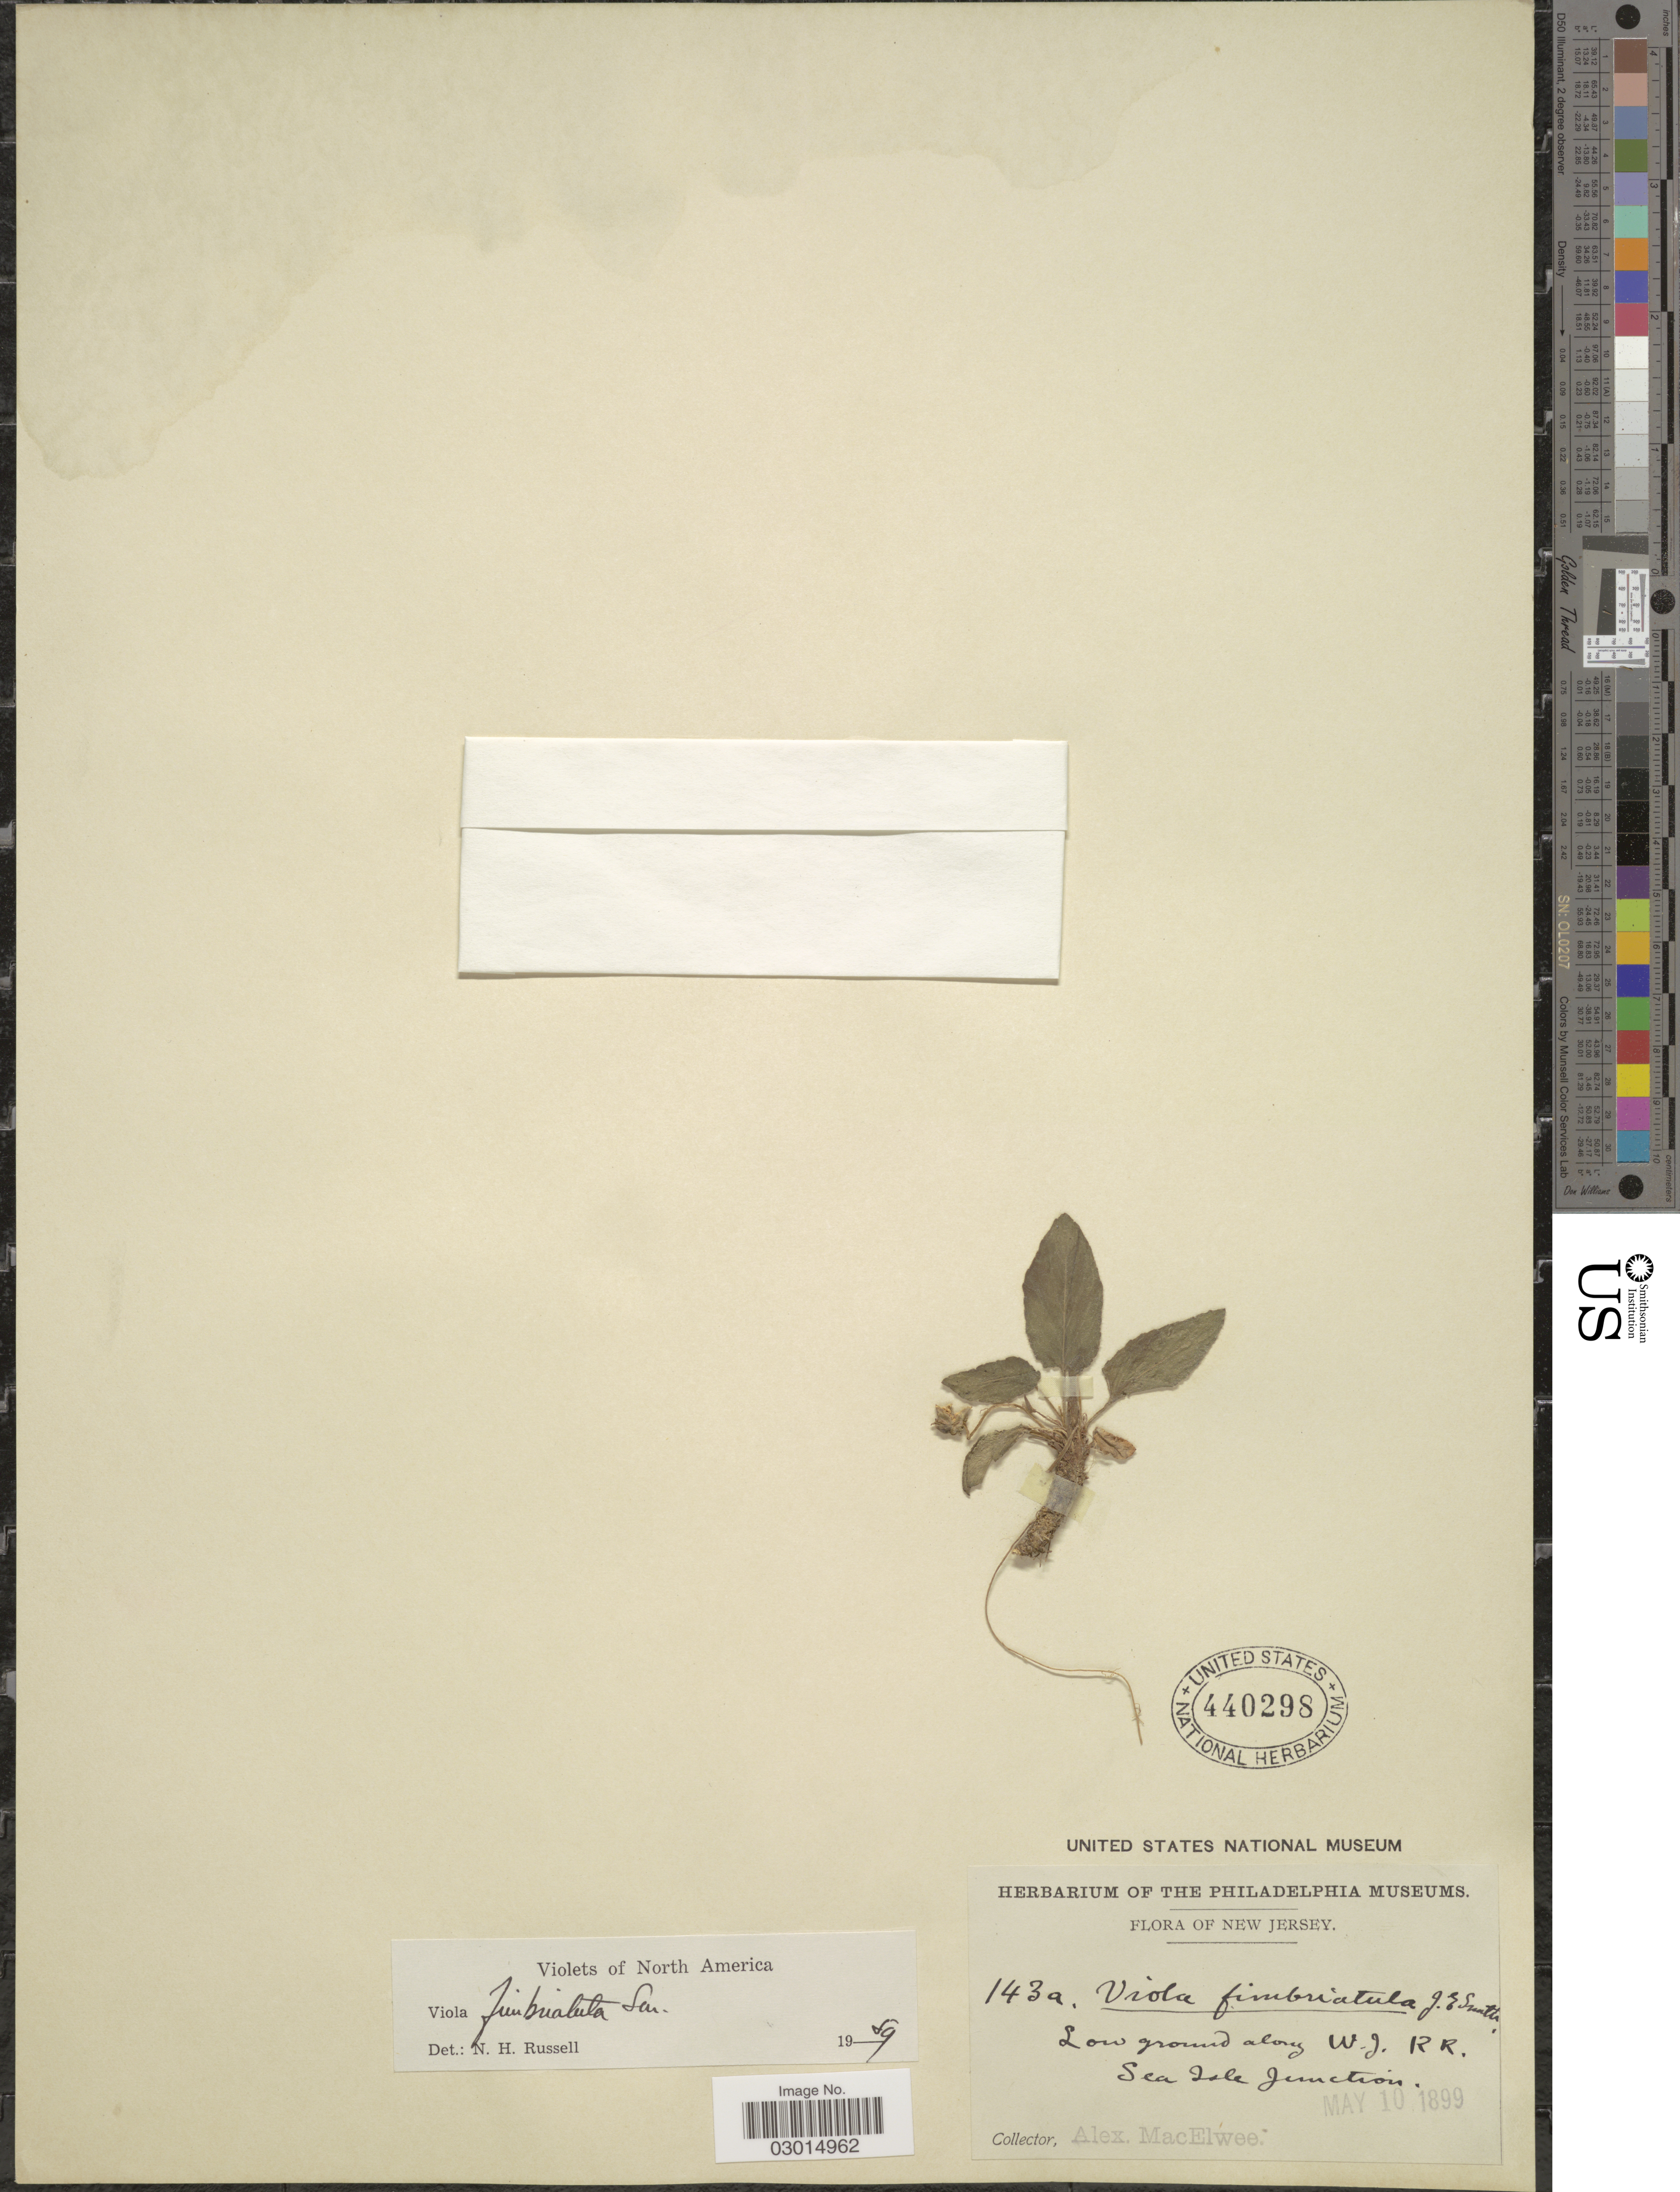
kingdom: Plantae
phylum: Tracheophyta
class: Magnoliopsida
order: Malpighiales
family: Violaceae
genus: Viola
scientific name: Viola fimbriatula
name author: Small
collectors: A. MacElwee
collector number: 143a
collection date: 1899-05-10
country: United States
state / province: New Jersey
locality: Low ground along W.J. Rr. Sea Isle Junction.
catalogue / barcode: US 440298